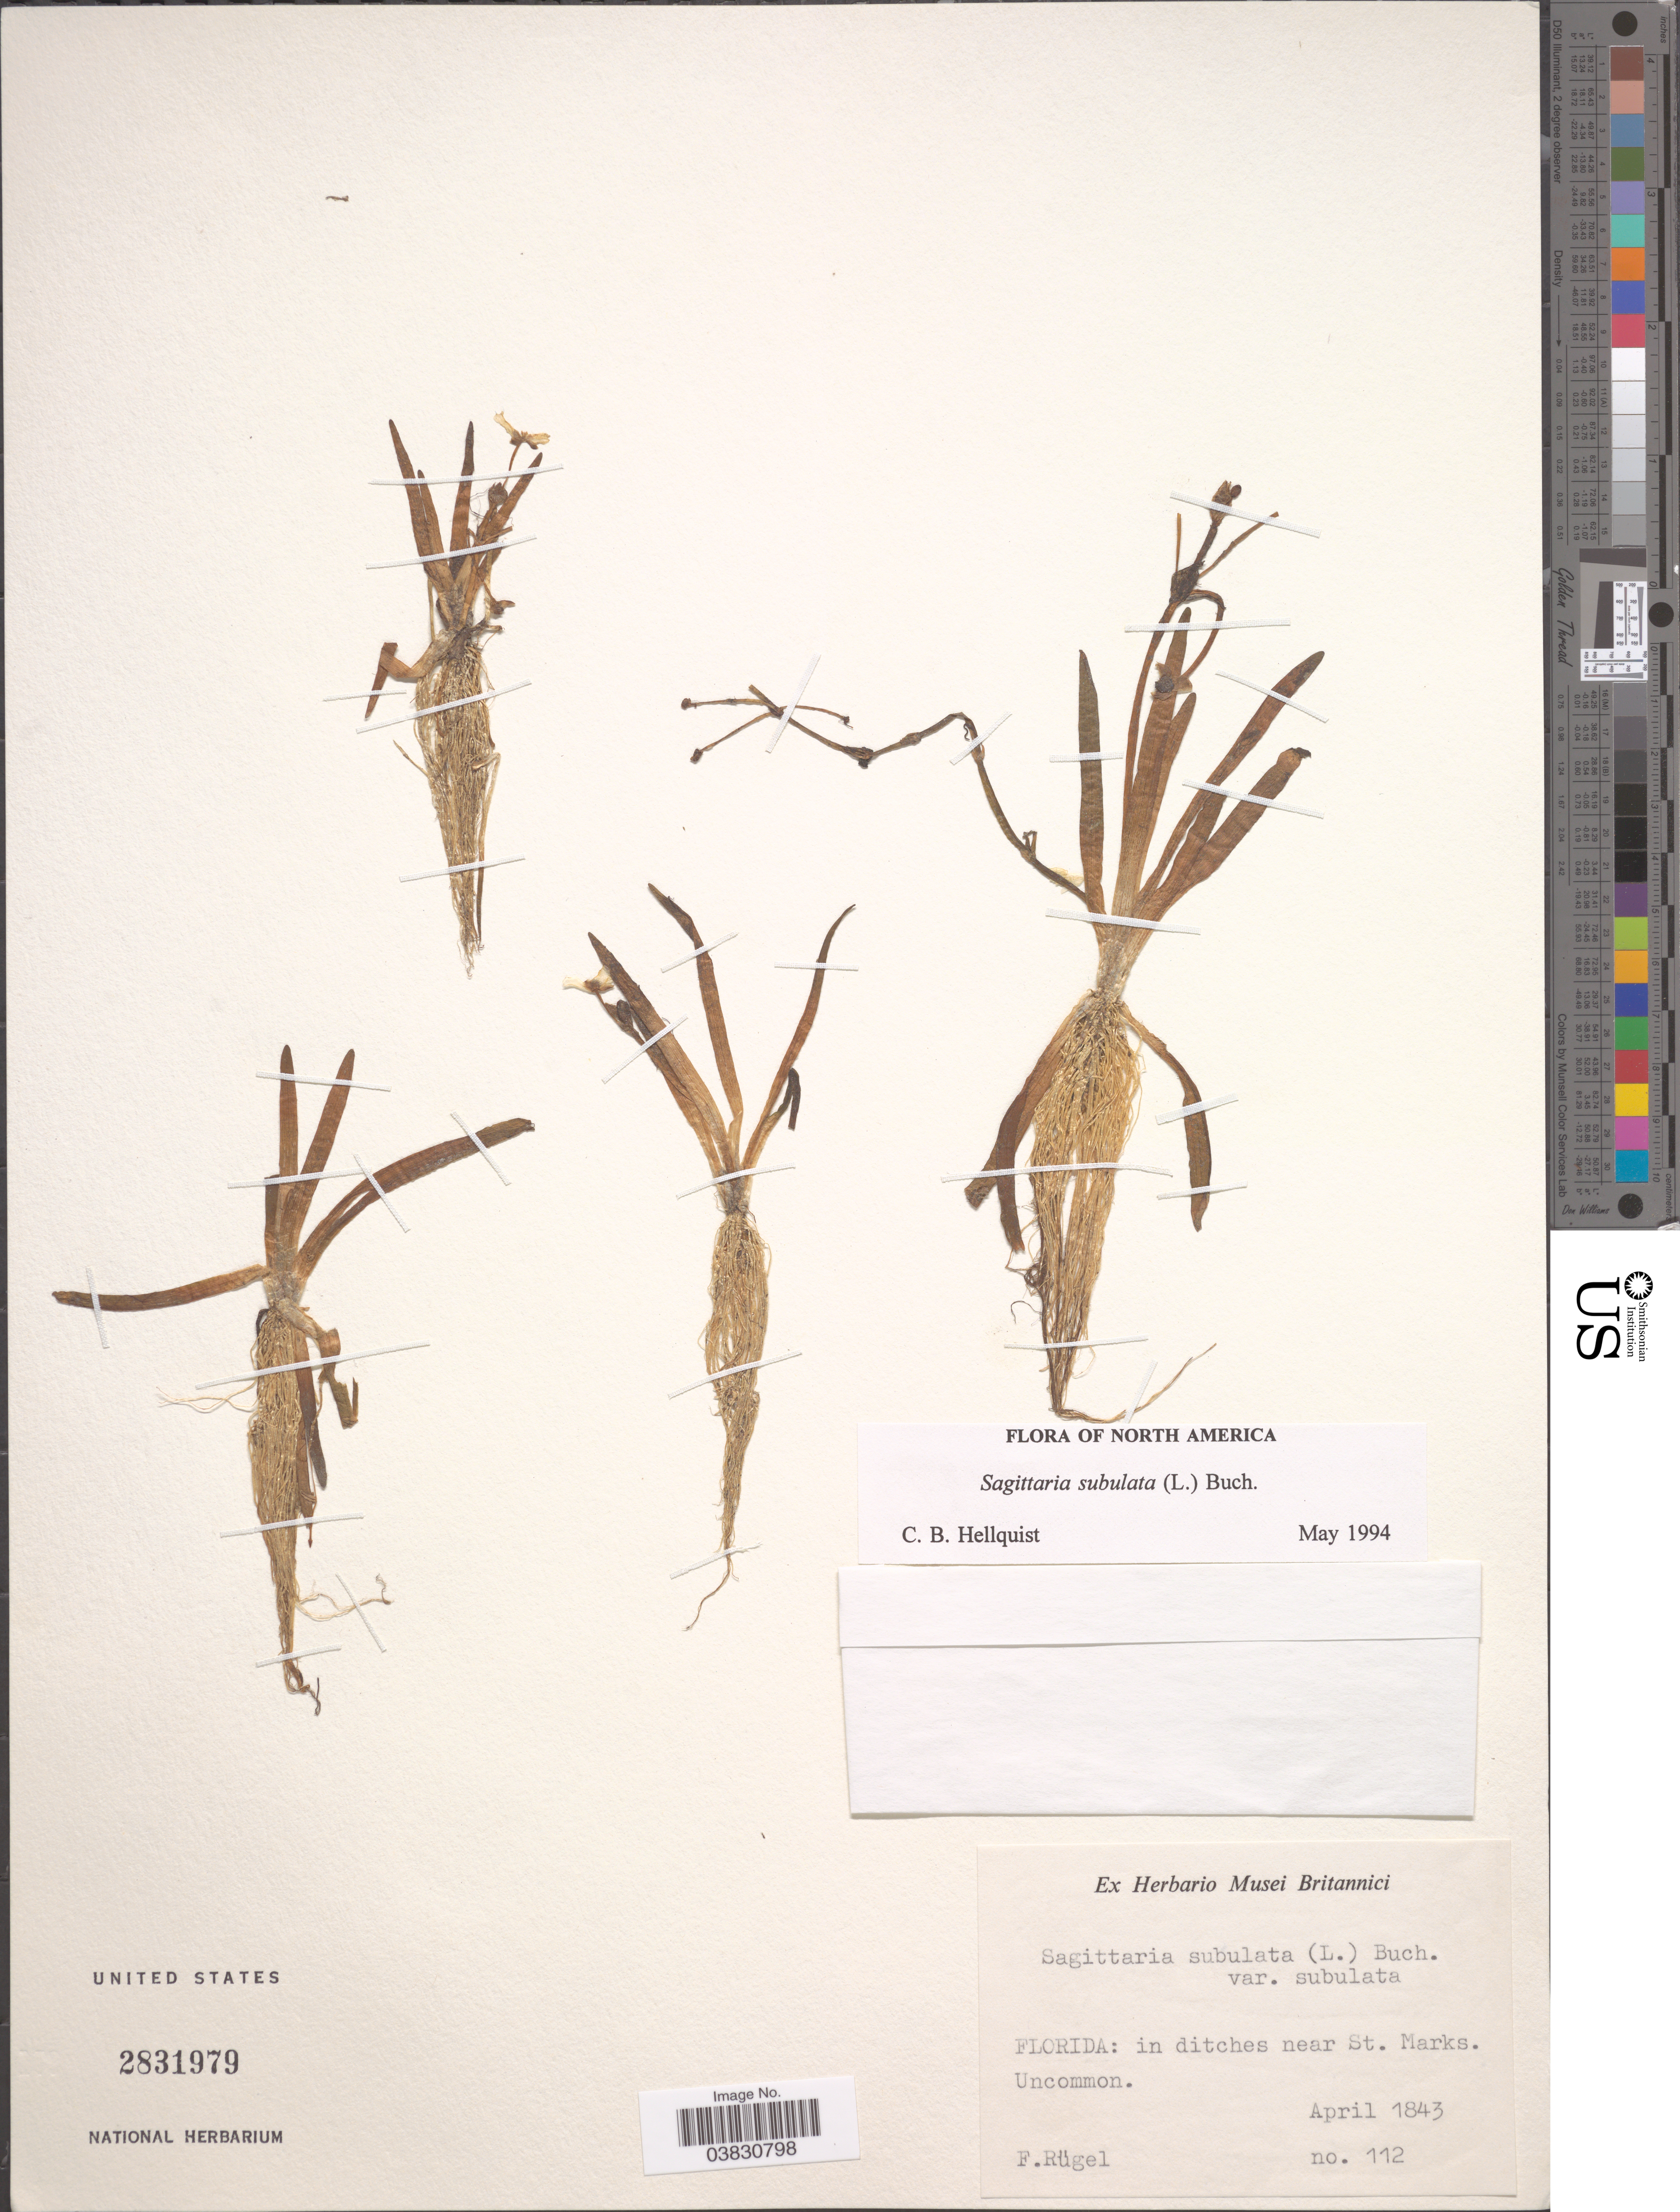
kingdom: Plantae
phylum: Tracheophyta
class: Liliopsida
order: Alismatales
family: Alismataceae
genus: Sagittaria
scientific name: Sagittaria subulata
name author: (L.) Buchenau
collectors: F. Rugel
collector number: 112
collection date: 1843-04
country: United States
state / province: Florida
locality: In ditches near St. Marks.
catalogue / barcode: US 2831979